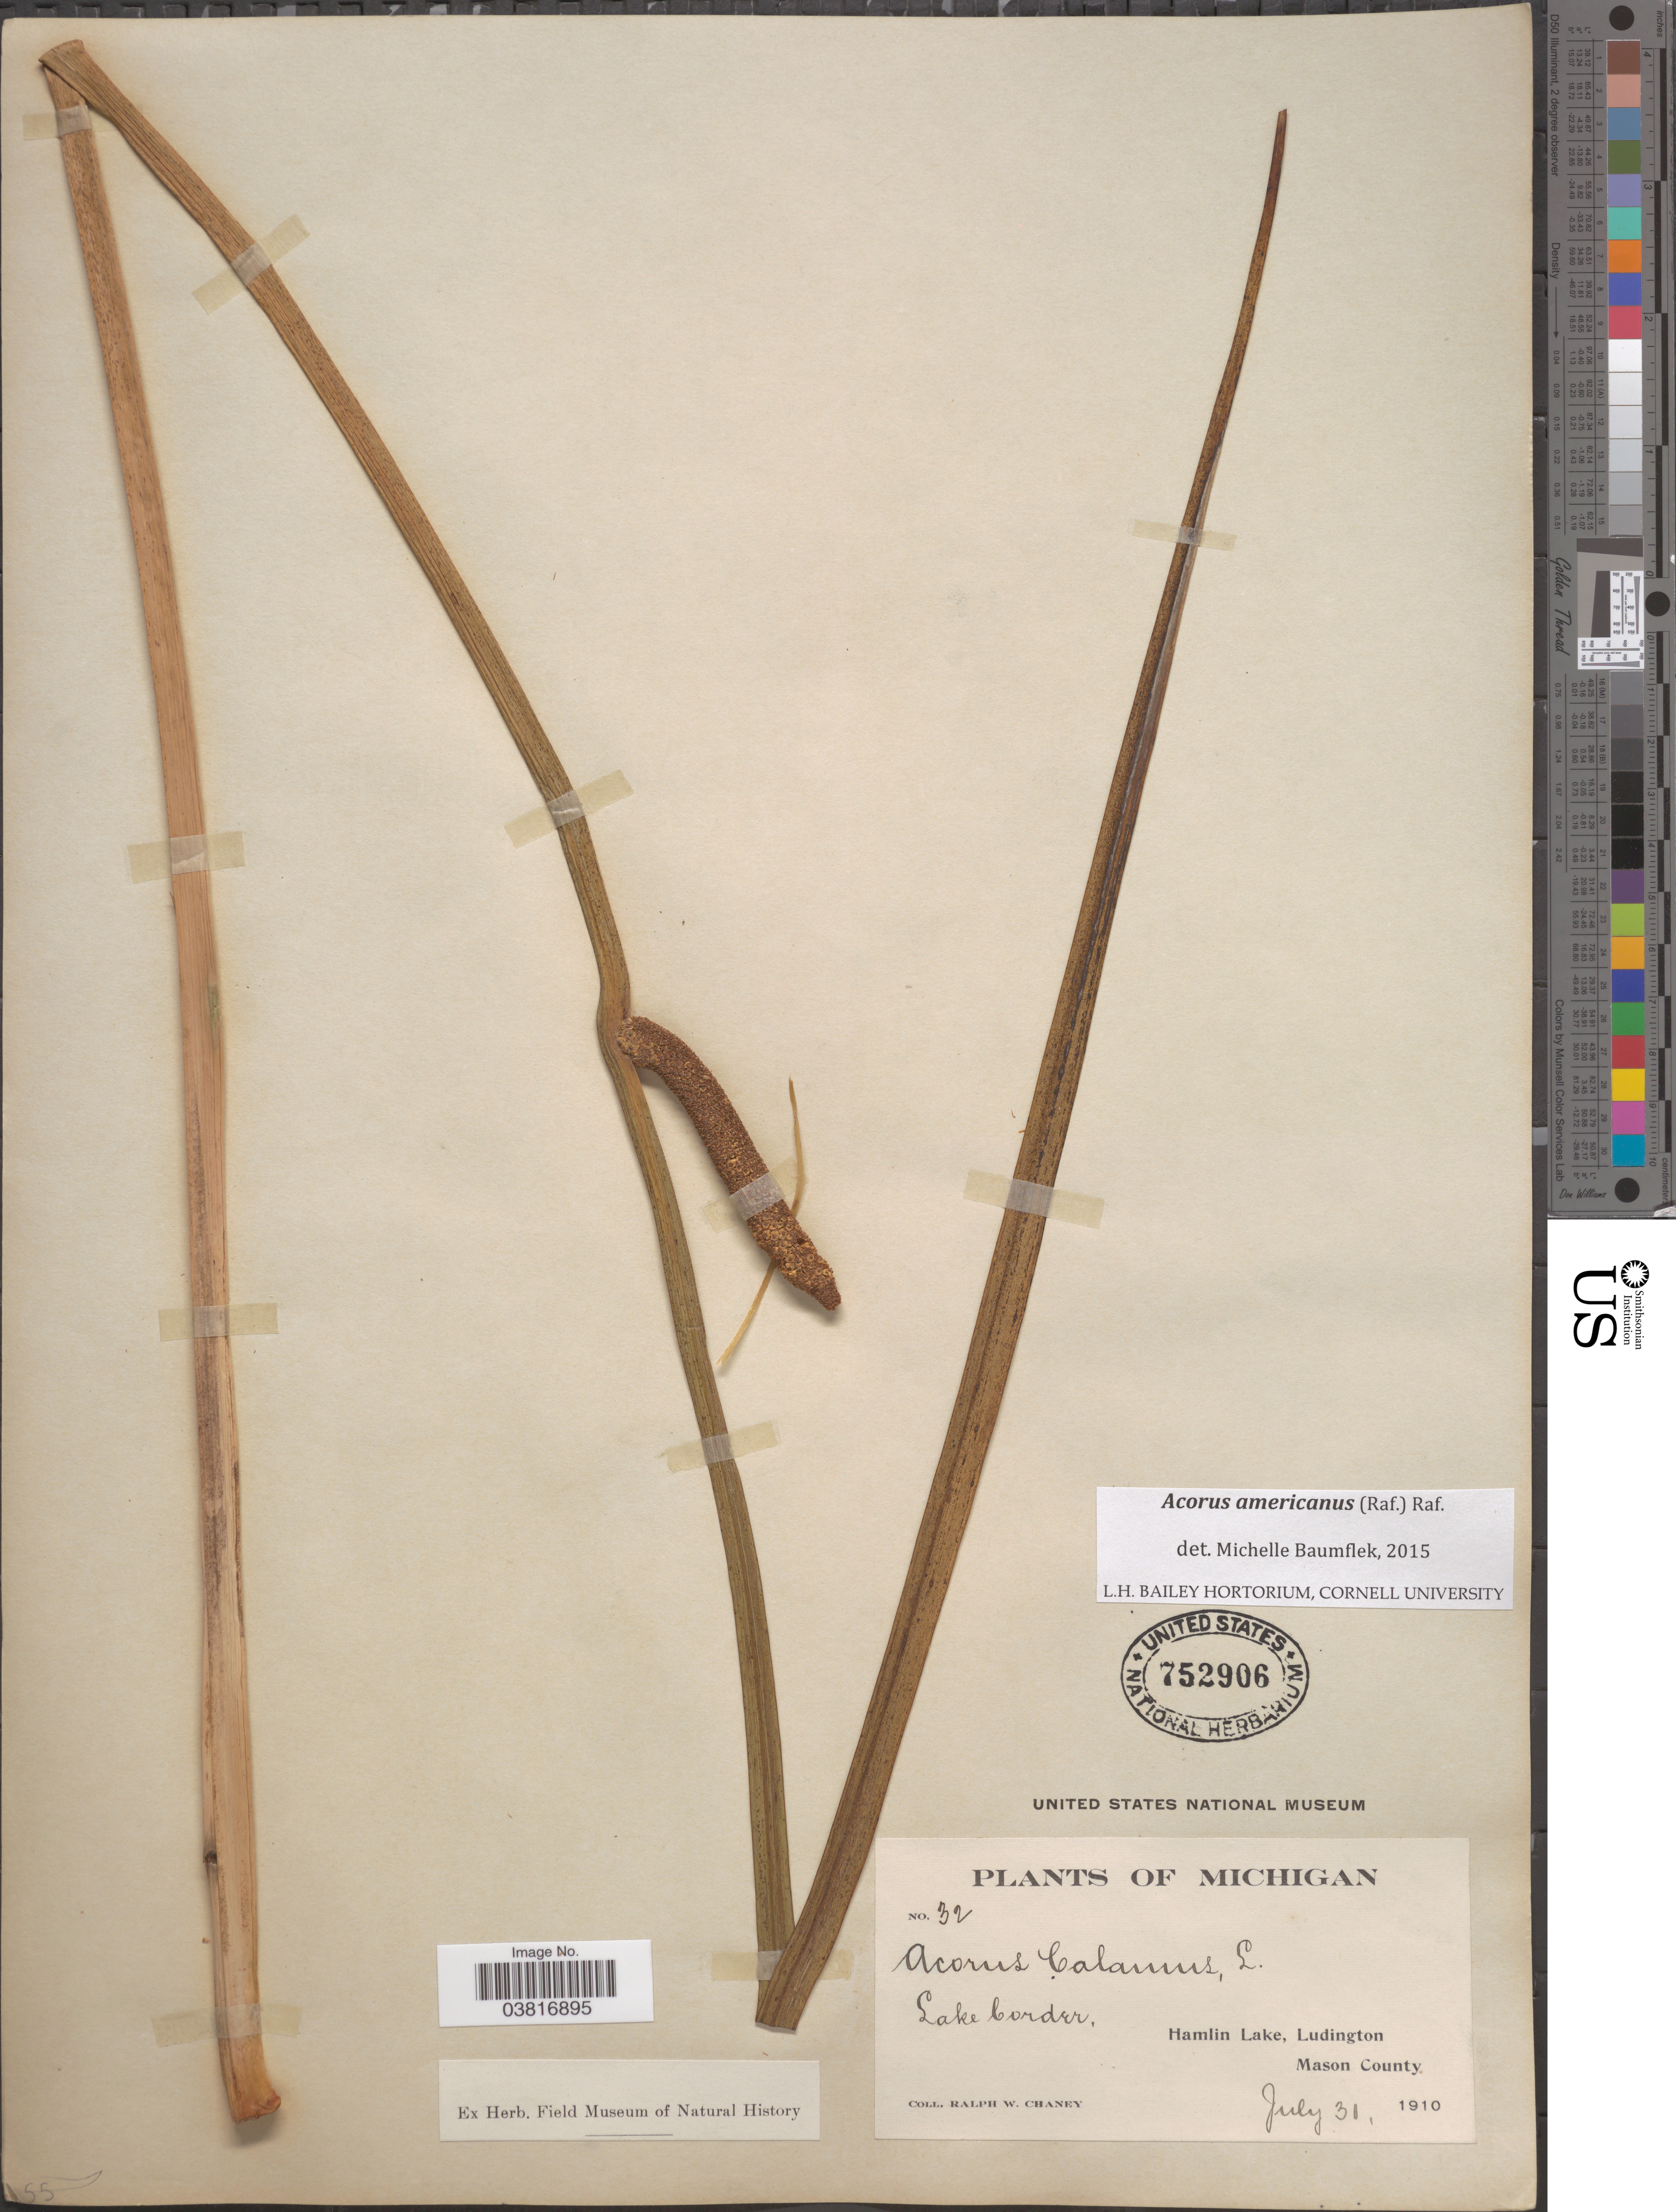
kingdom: Plantae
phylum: Tracheophyta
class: Liliopsida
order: Acorales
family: Acoraceae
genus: Acorus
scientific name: Acorus americanus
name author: (Raf.) Raf.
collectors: R. Chaney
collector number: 32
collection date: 1910-07-31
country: United States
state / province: Michigan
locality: Lake border, Hamlin Lake, Ludington. Mason County.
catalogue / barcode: US 752906